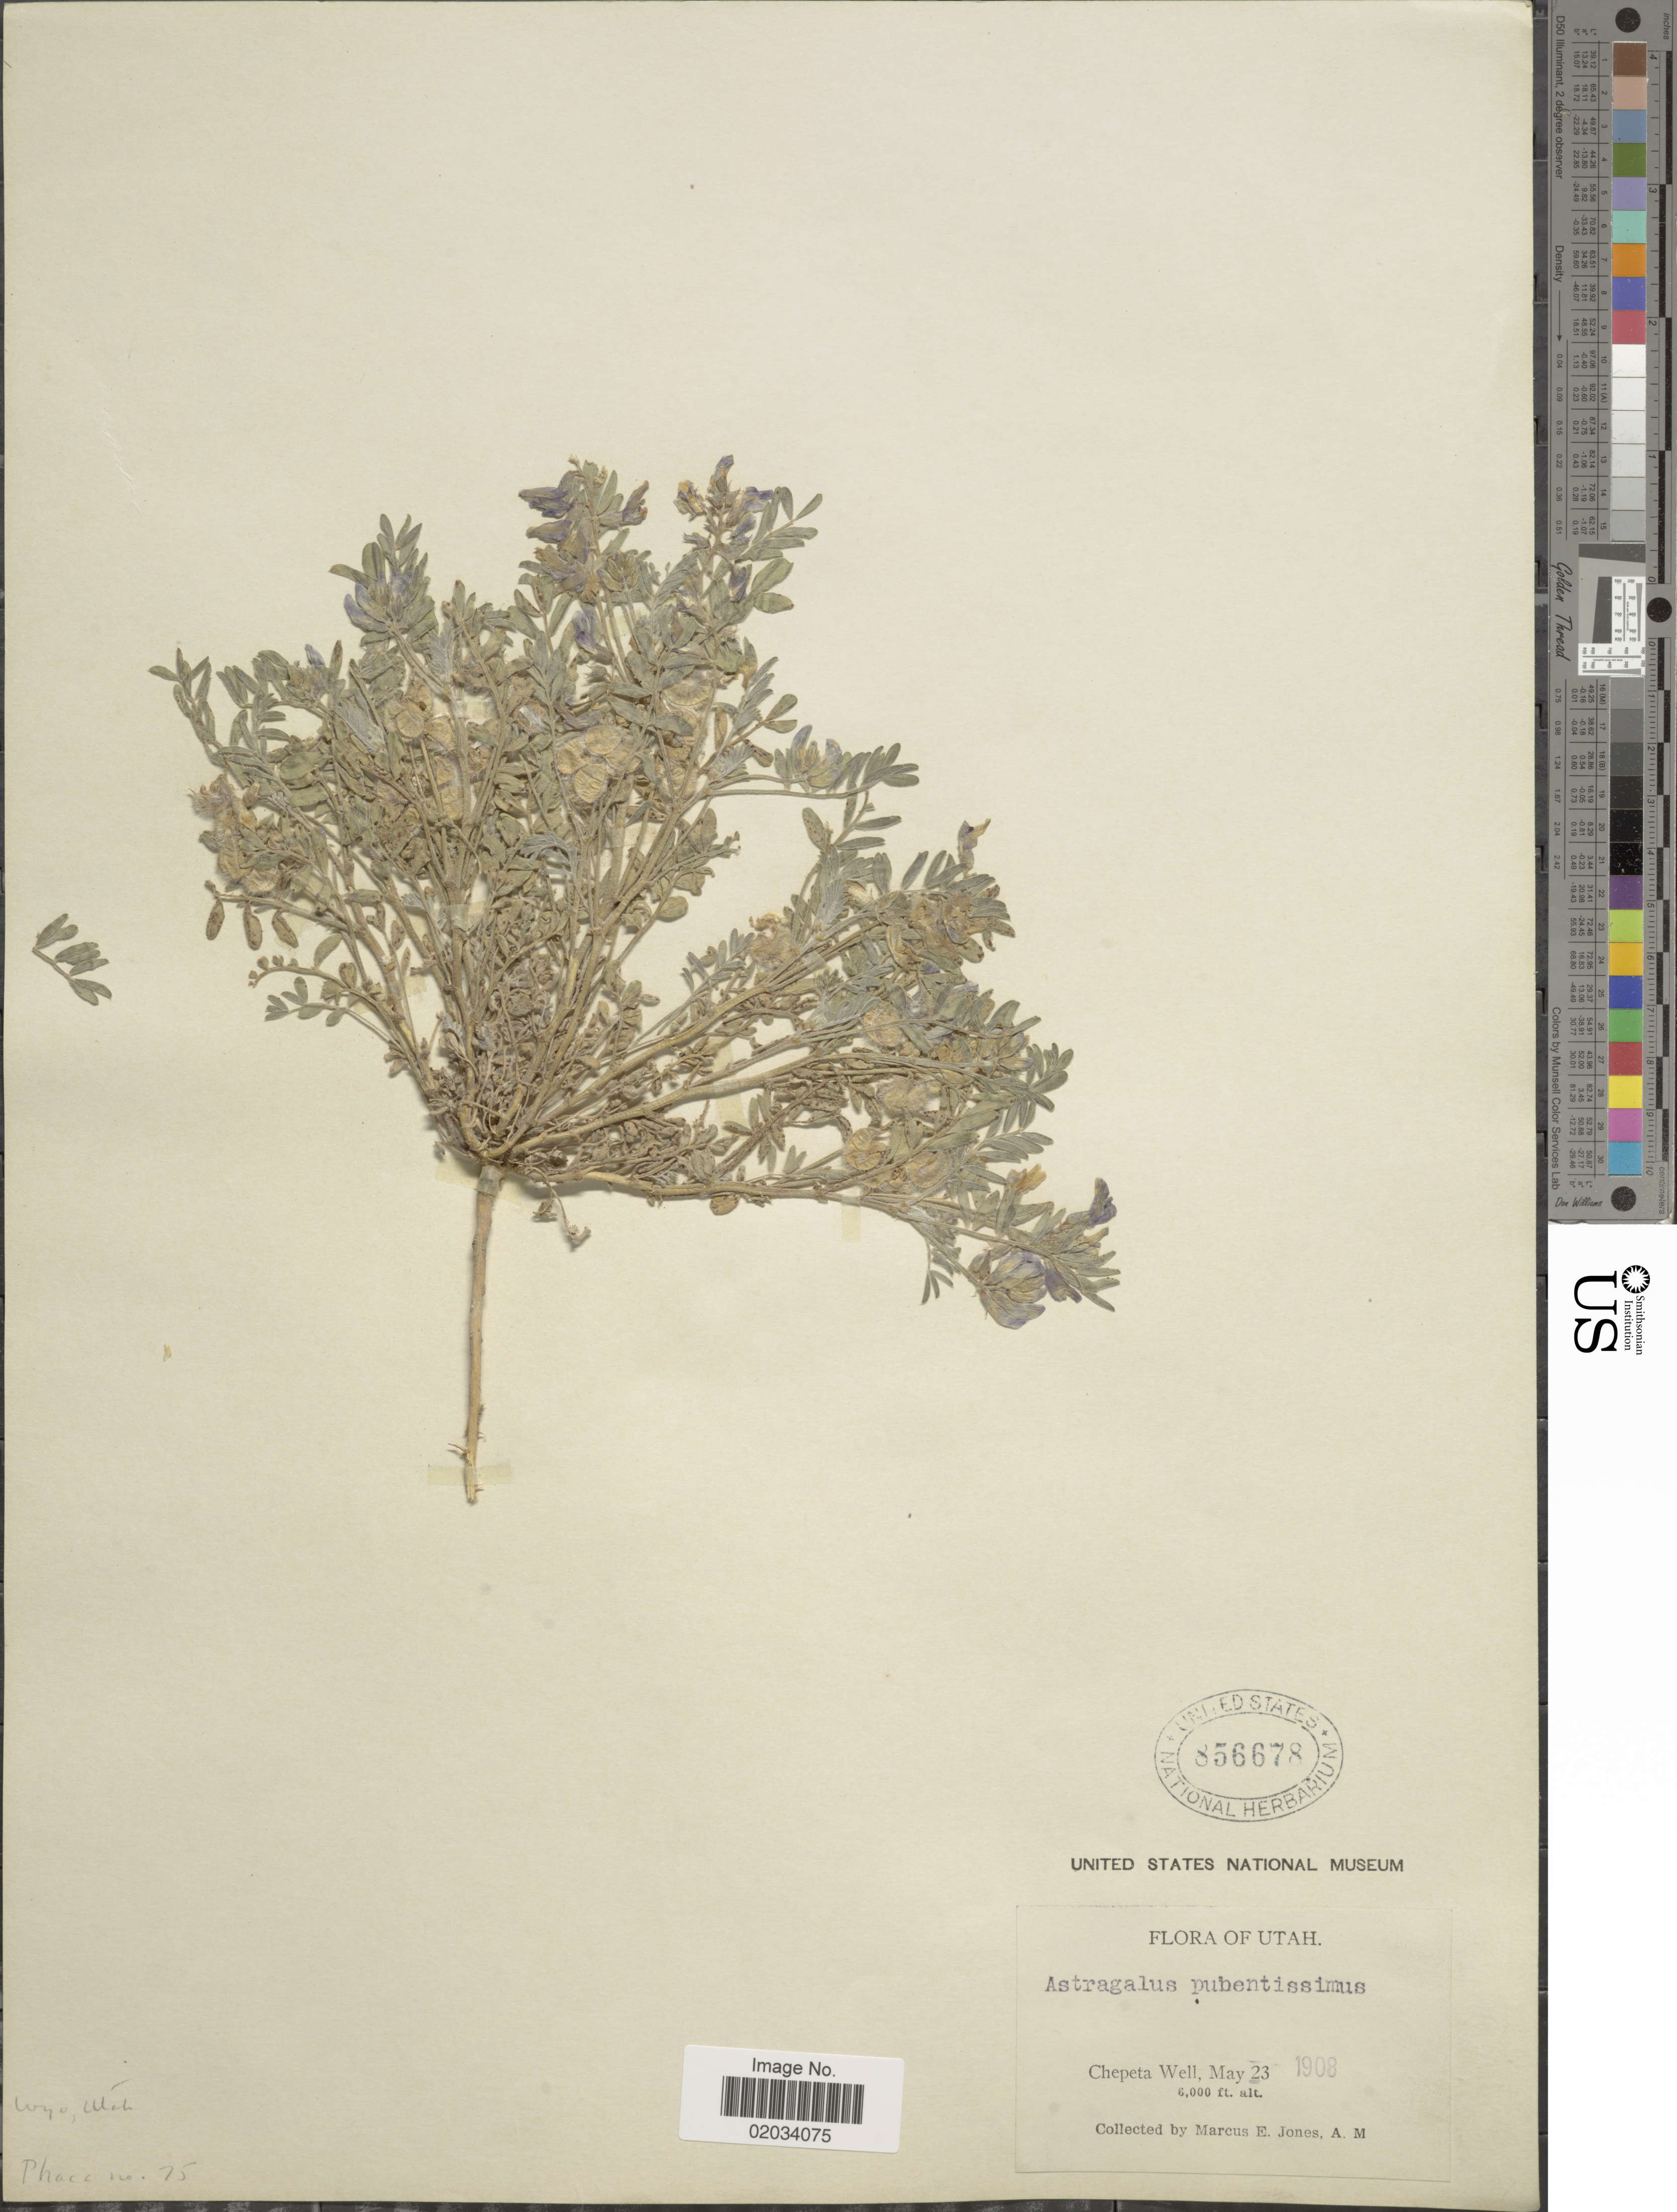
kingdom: Plantae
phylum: Tracheophyta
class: Magnoliopsida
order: Fabales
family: Fabaceae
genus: Astragalus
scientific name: Astragalus pubentissimus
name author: Torr. & A. Gray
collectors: M. E. Jones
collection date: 1908-05-23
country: United States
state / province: Utah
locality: Chepeta Well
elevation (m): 1829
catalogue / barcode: US 856678